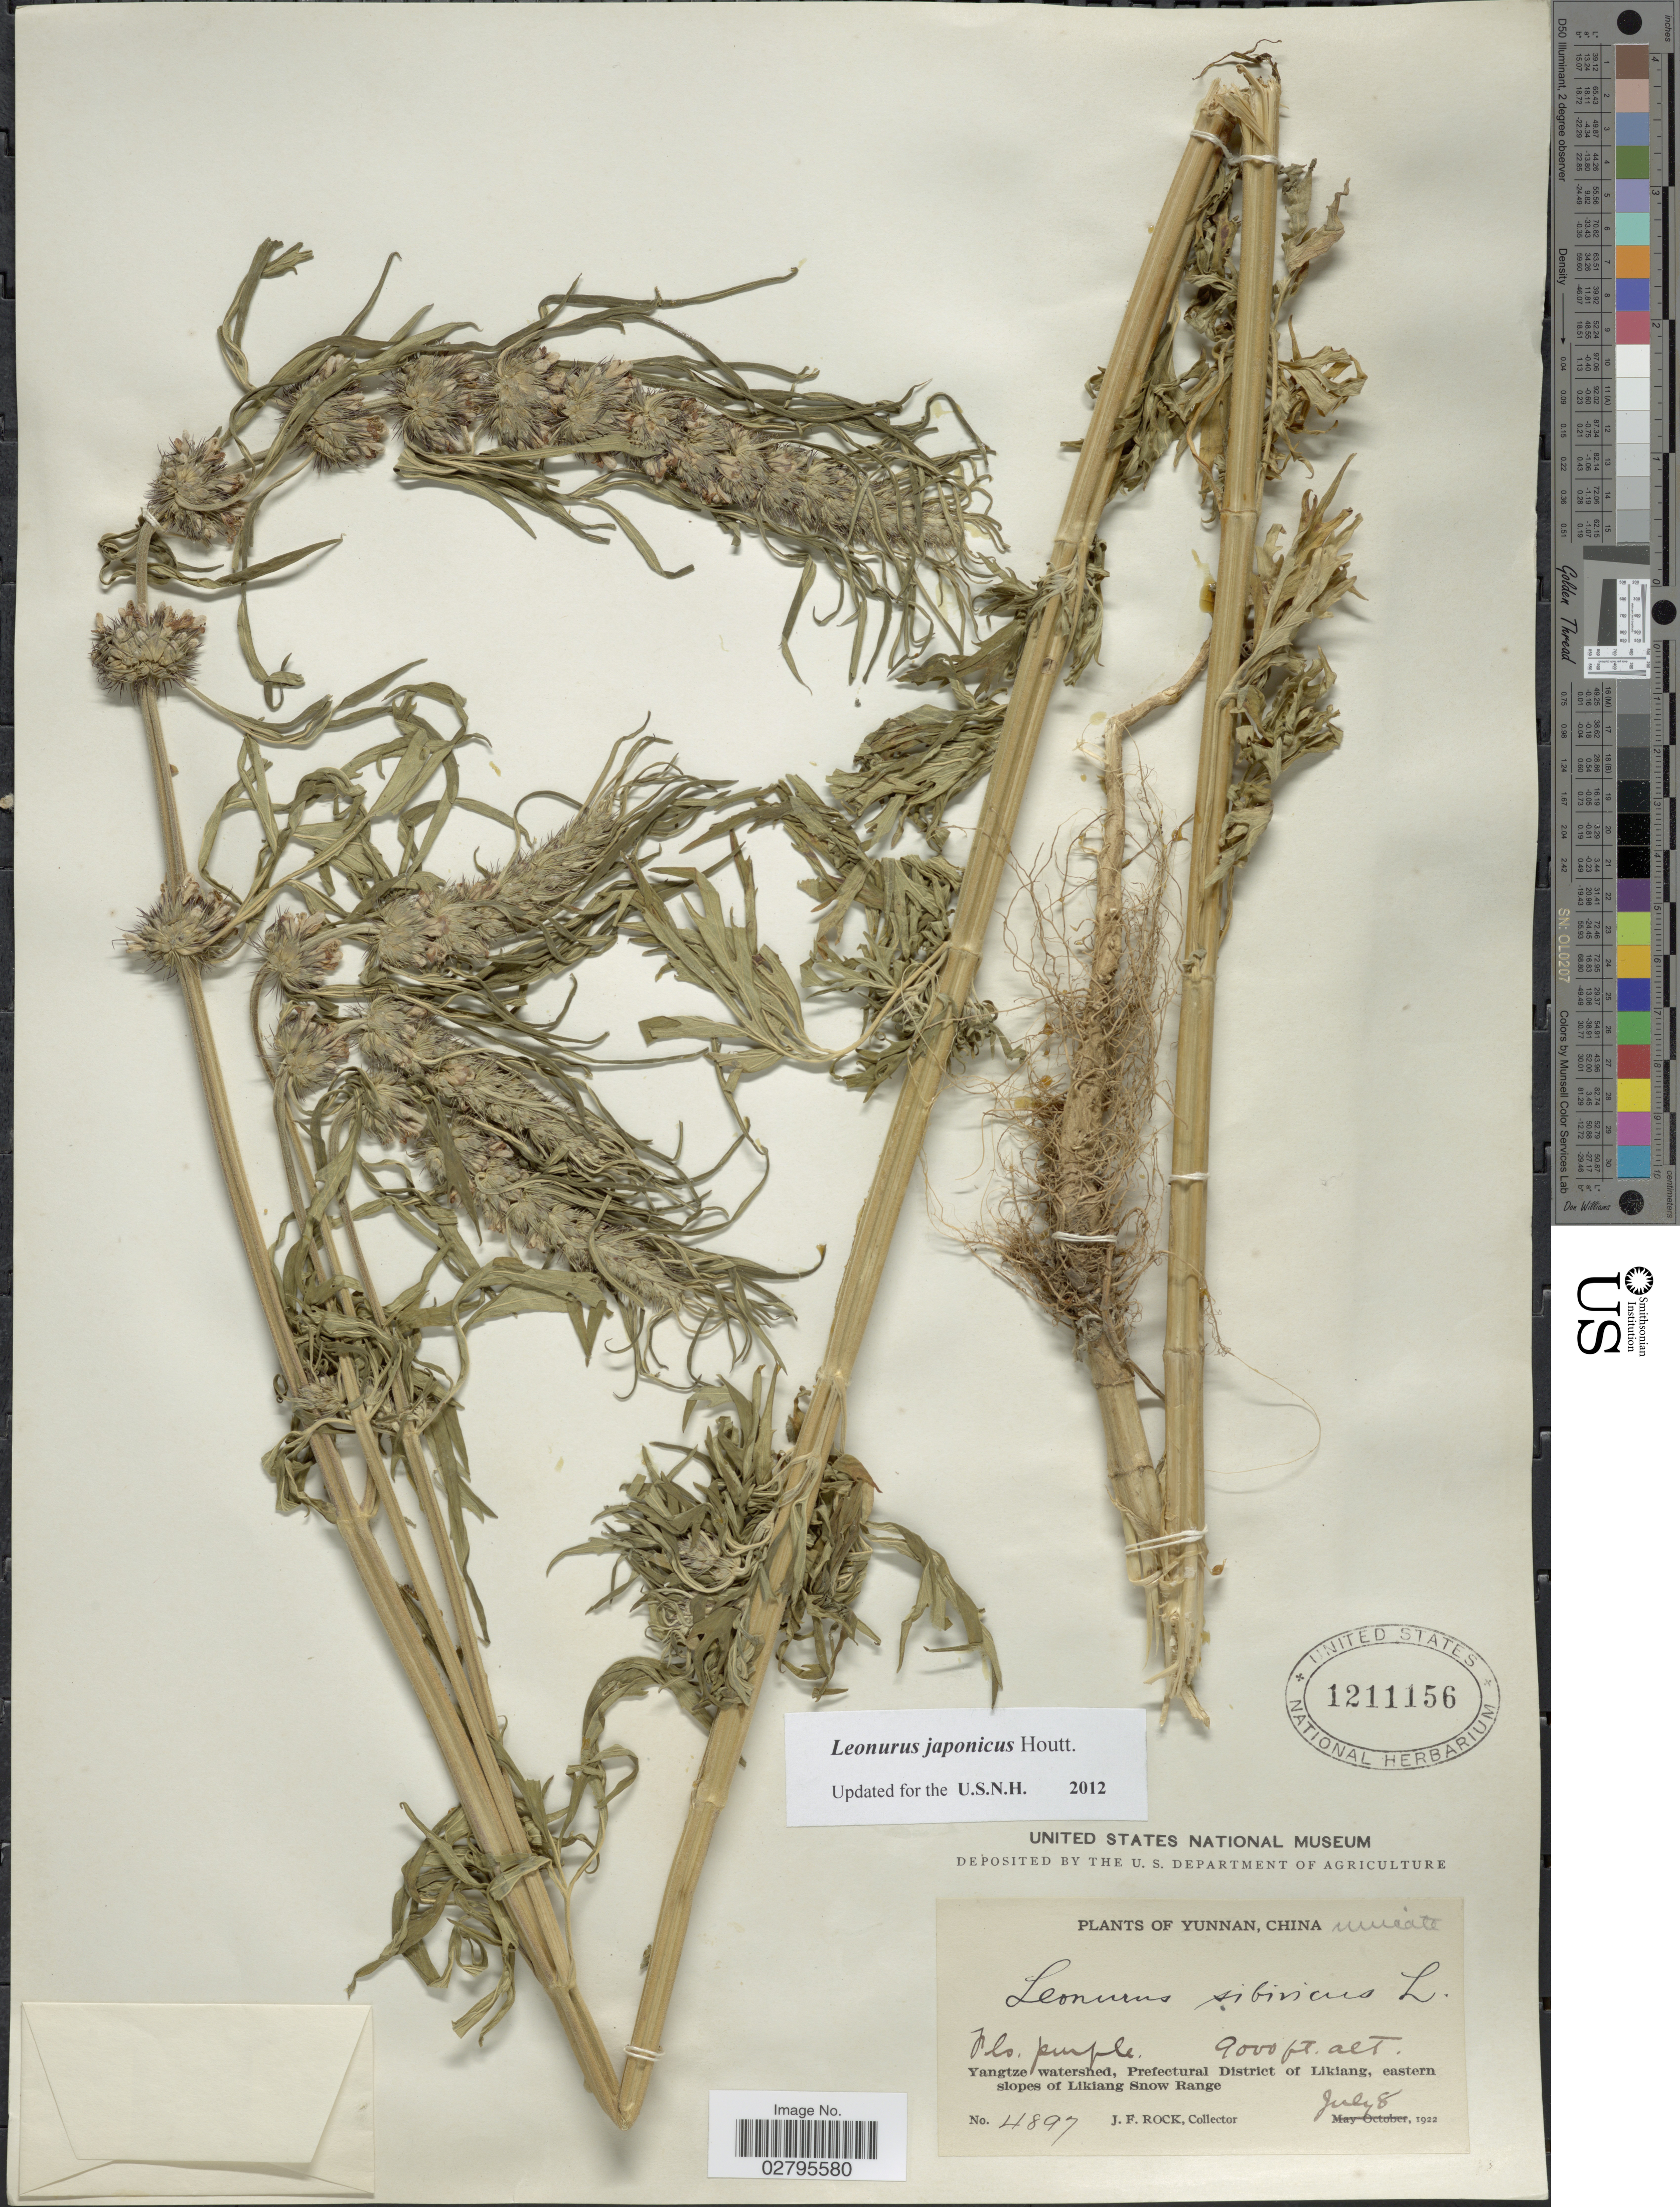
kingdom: Plantae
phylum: Tracheophyta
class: Magnoliopsida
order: Lamiales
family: Lamiaceae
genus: Leonurus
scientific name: Leonurus japonicus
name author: Houtt.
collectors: J. Rock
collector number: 4897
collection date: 1922-07-08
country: China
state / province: Yunnan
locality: Yangtze watershed, Prefectural District of Likiang, eastern slopes of Likiang Snow Range.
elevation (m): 2743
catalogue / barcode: US 1211156